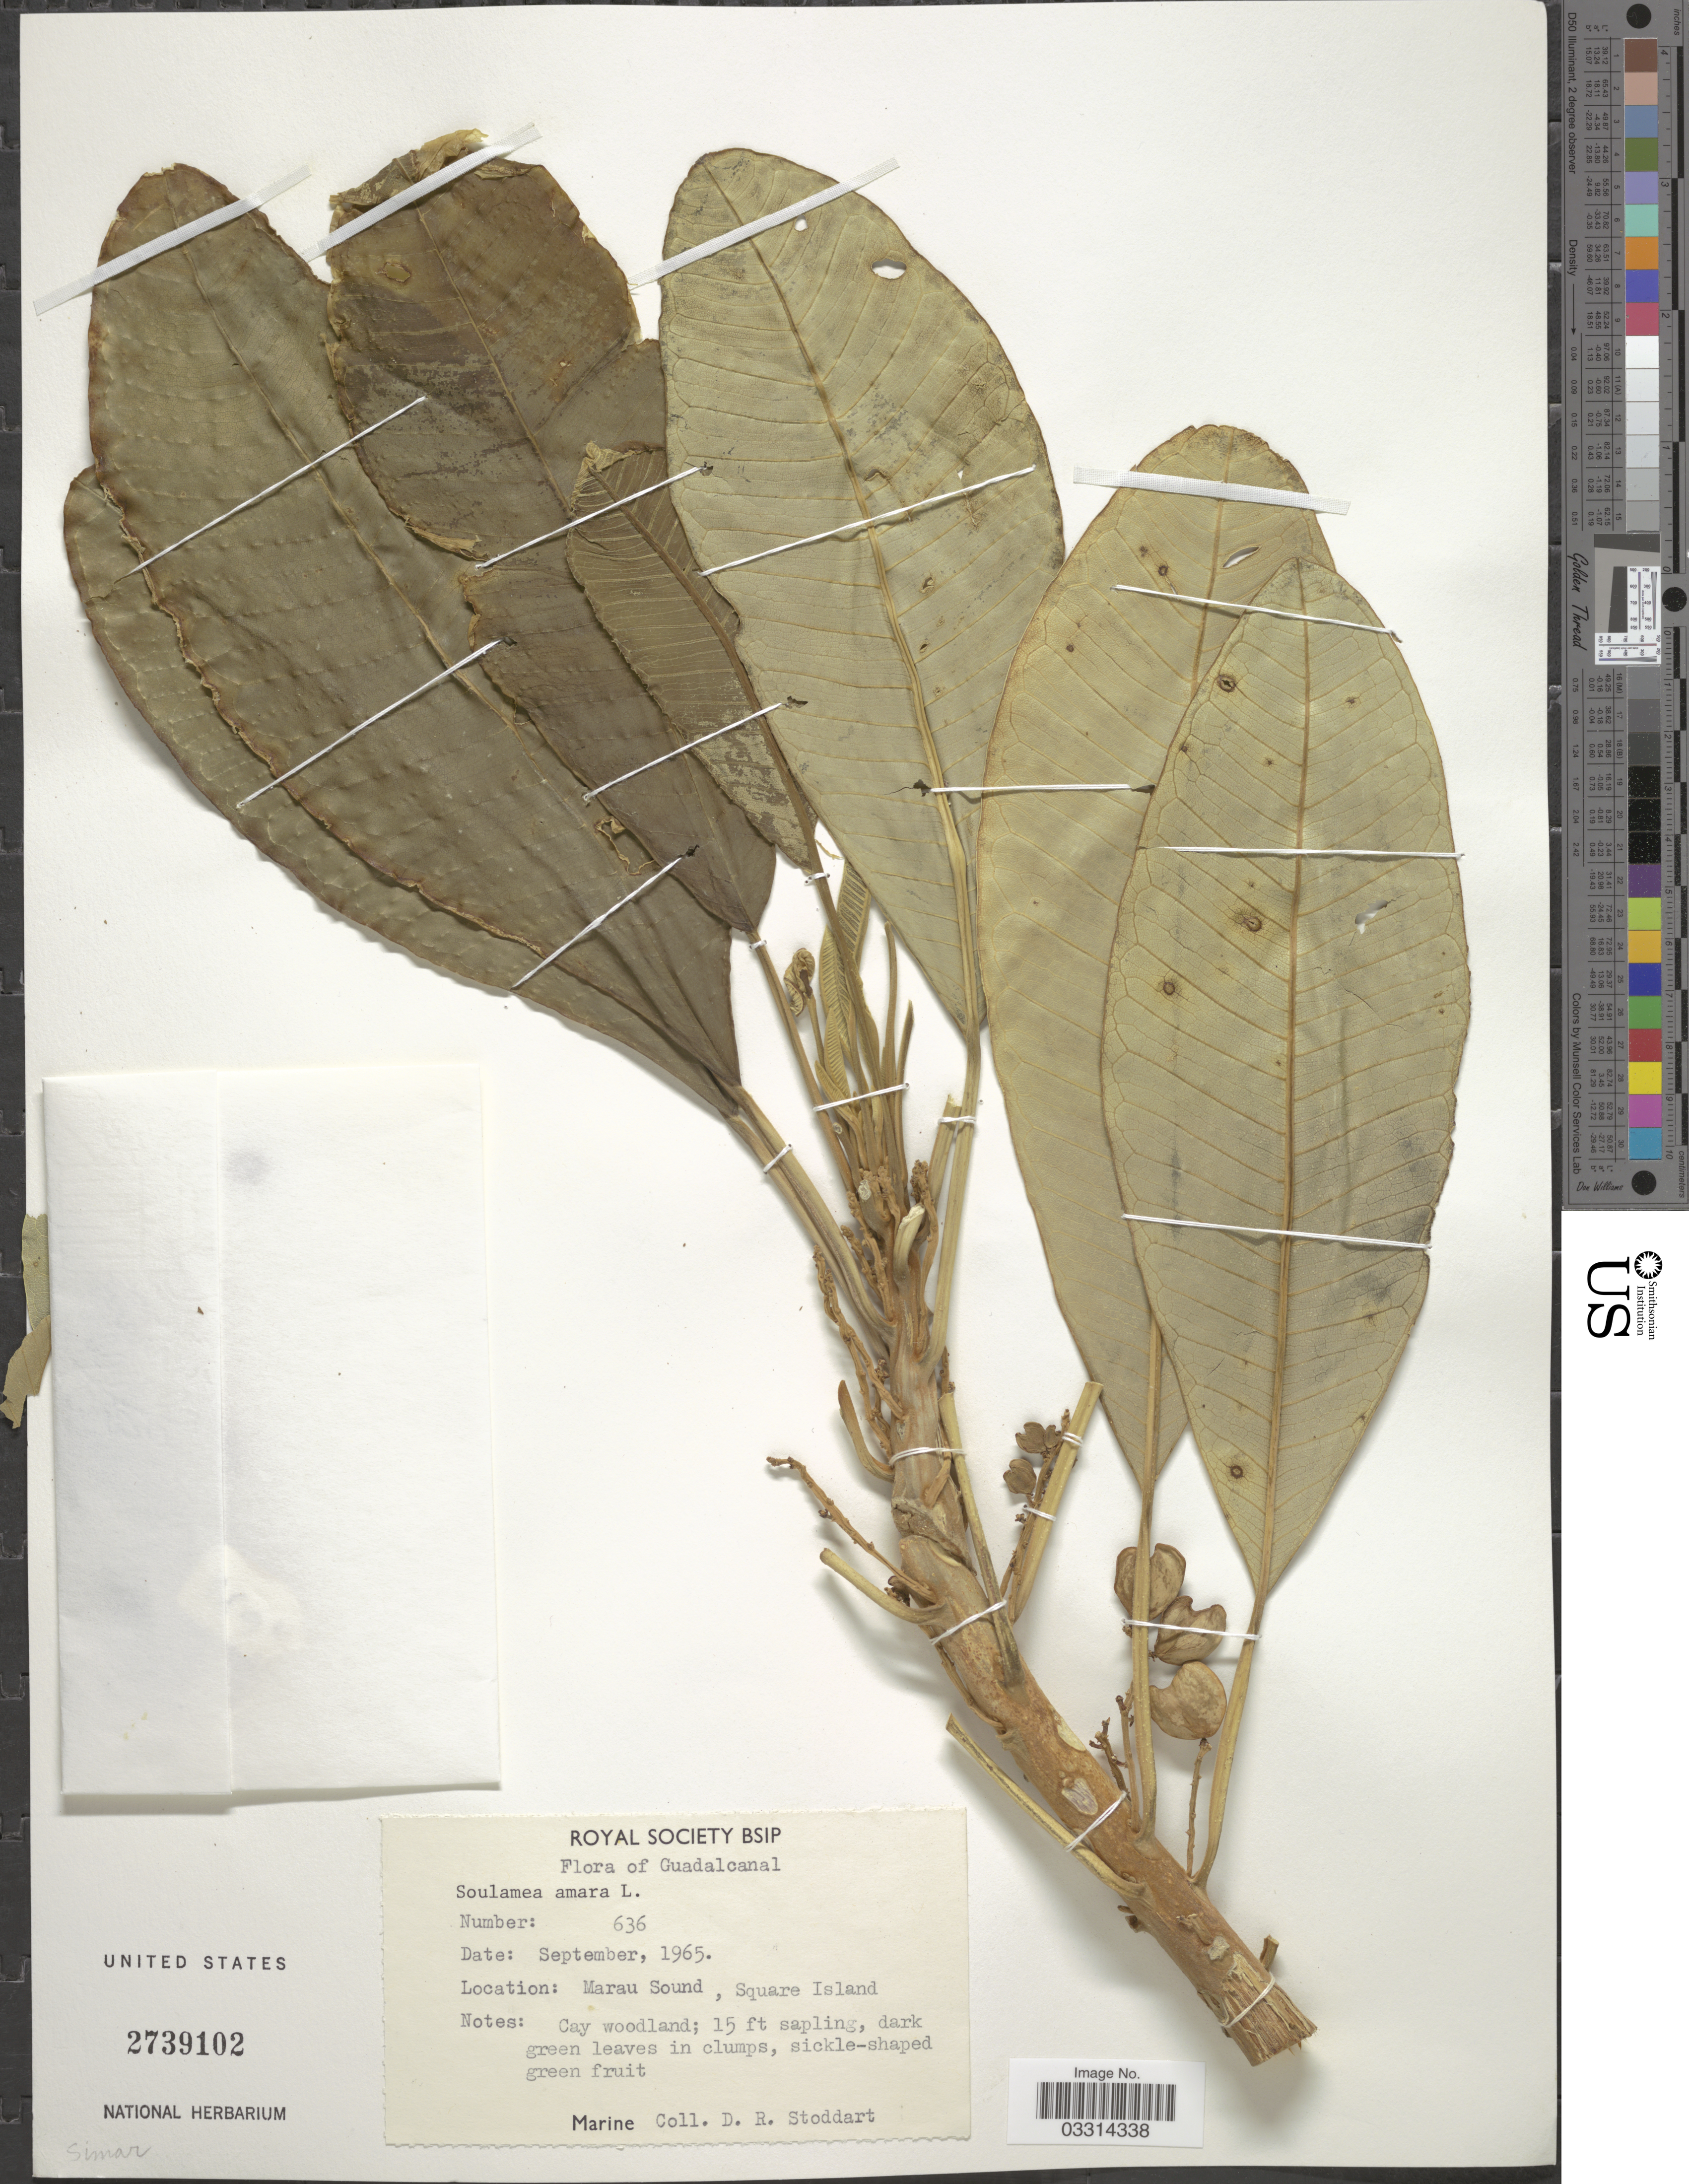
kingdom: Plantae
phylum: Tracheophyta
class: Magnoliopsida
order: Sapindales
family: Simaroubaceae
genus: Soulamea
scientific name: Soulamea amara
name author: Lam.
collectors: D. R. Stoddart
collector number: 636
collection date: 1965-09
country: Solomon Islands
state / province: Solomon Islands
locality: Guadalcanal. Marau Sound, Square Island.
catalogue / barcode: US 2739102